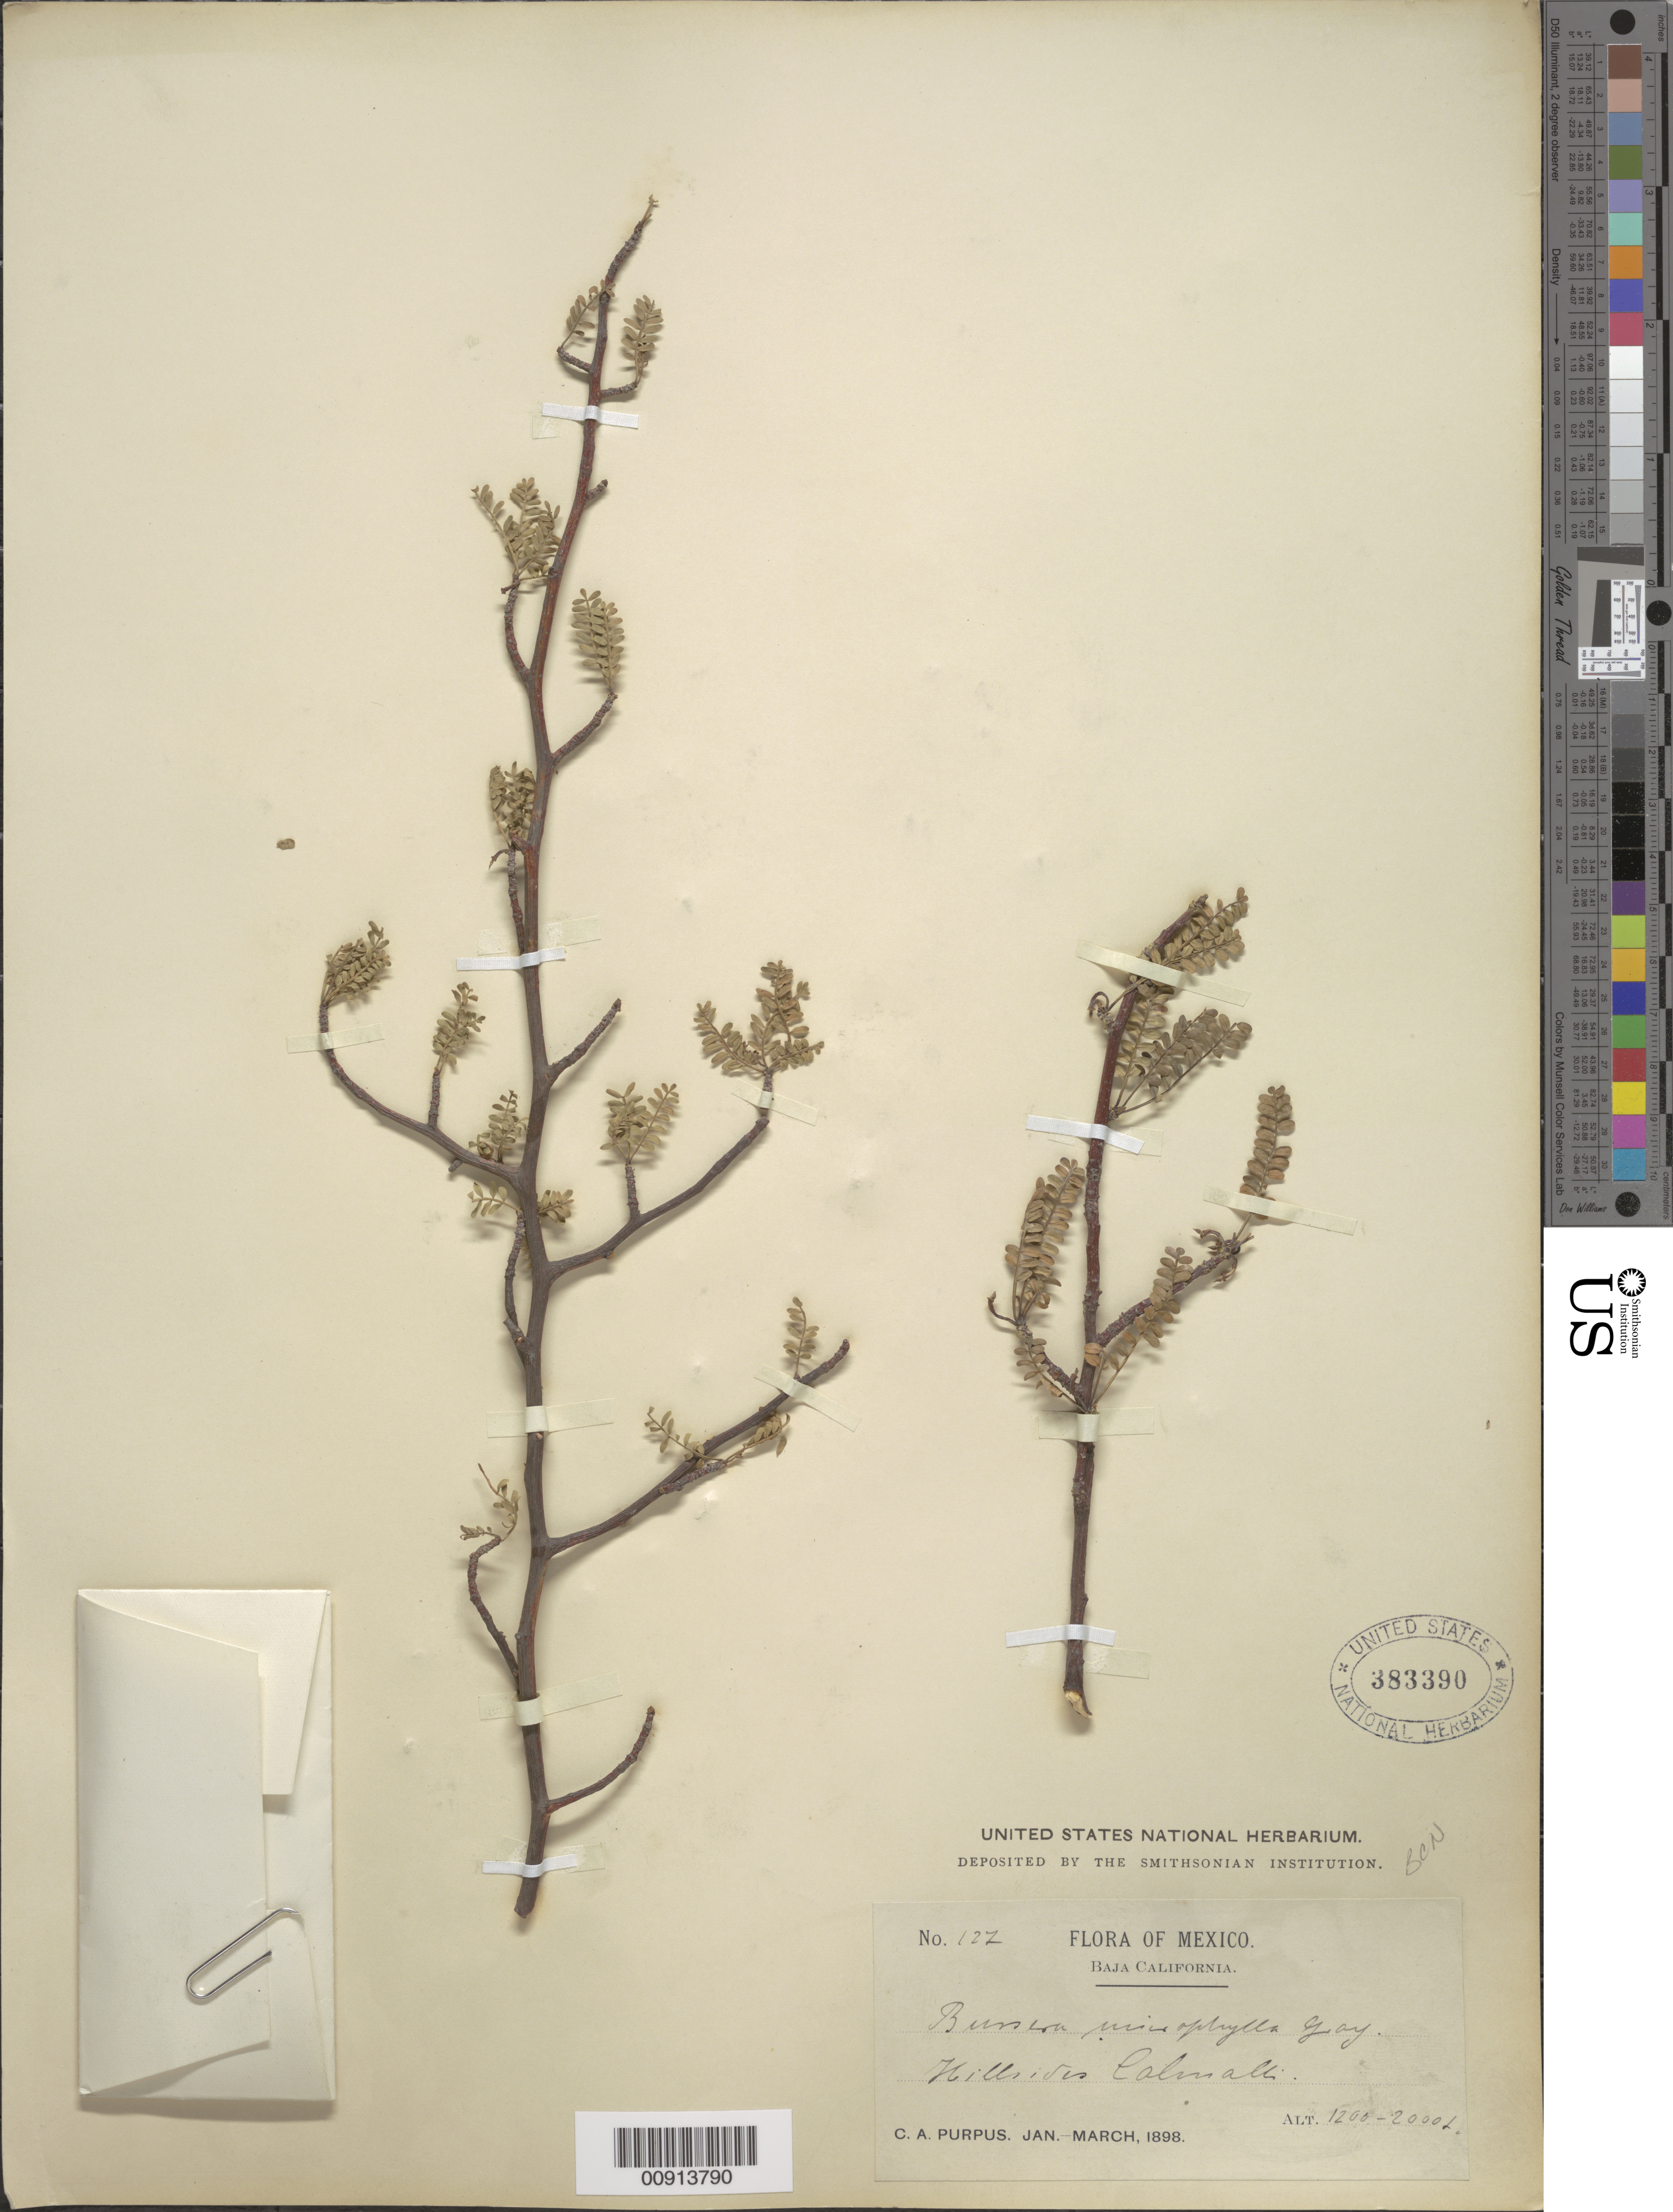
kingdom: Plantae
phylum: Tracheophyta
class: Magnoliopsida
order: Sapindales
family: Burseraceae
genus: Bursera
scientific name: Bursera microphylla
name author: A. Gray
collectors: C. A. Purpus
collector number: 127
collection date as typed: Jan 1898 to -- Mar 1898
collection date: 1898-01/1898-03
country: Mexico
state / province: Baja California Norte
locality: Hillsides Calmalli, Baja California.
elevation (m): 366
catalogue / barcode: US 383390